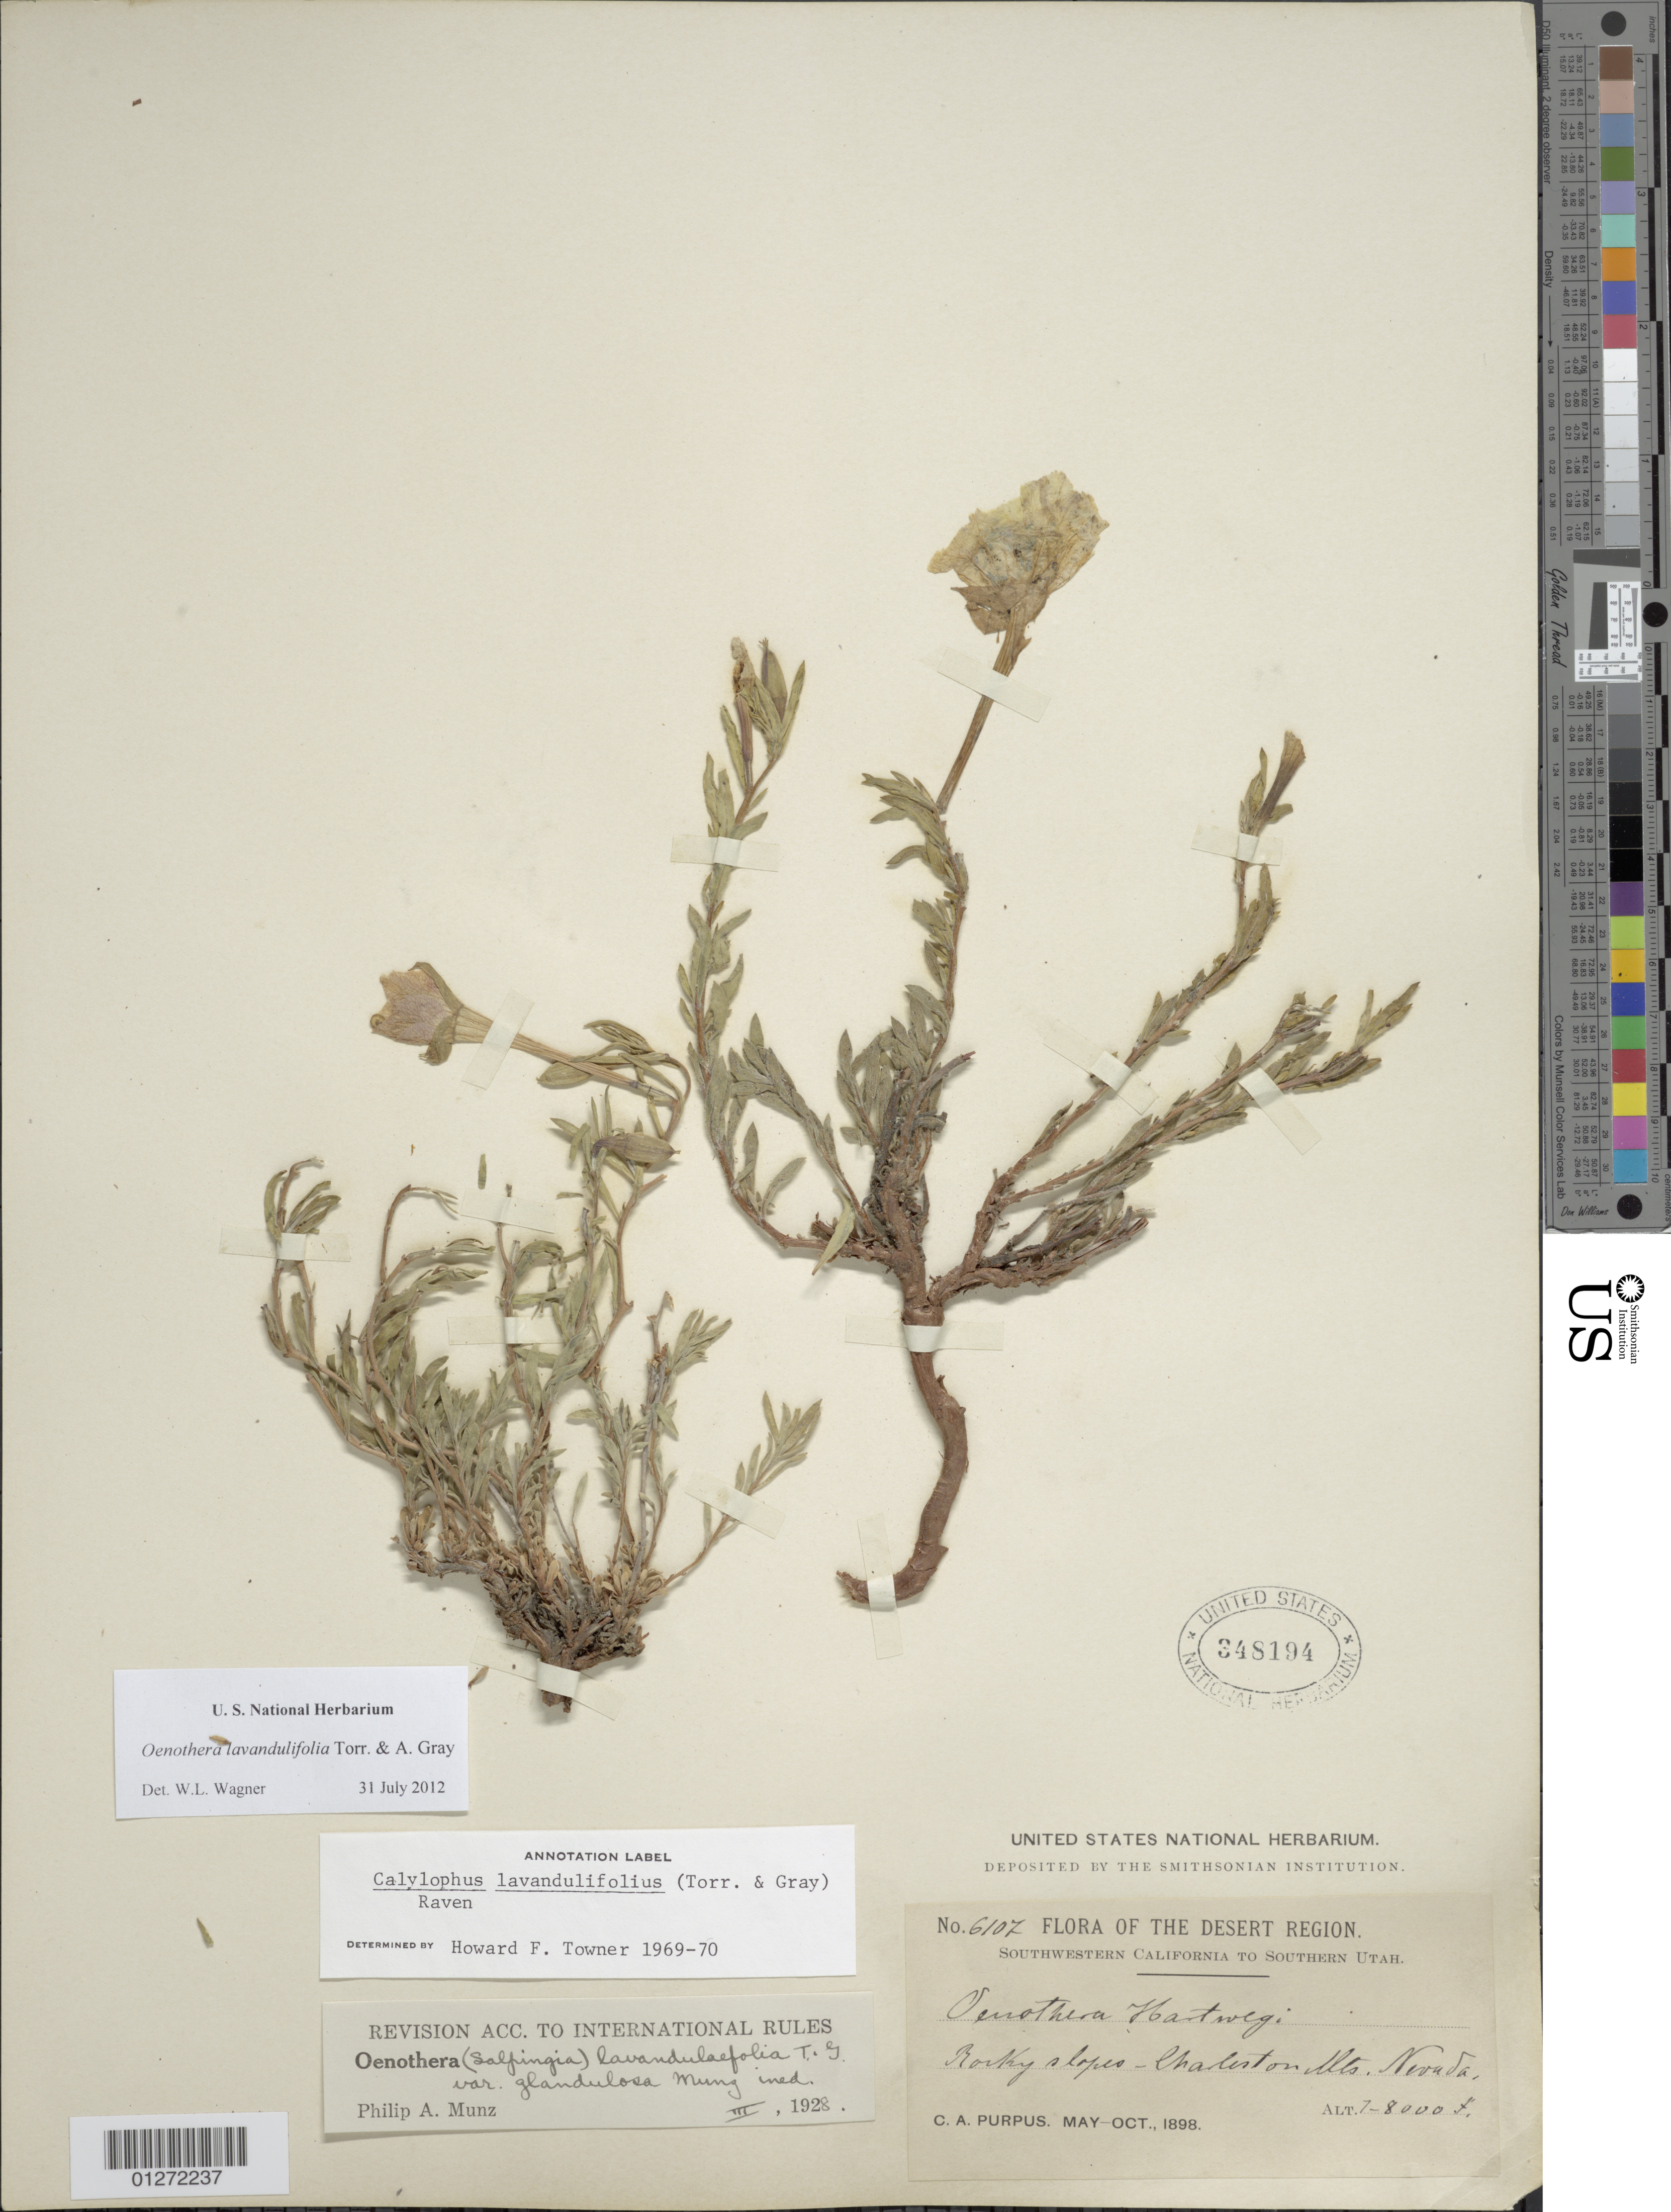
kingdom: Plantae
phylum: Tracheophyta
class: Magnoliopsida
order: Myrtales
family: Onagraceae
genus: Oenothera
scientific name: Oenothera lavandulifolia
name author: Torr. & A. Gray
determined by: Wagner, W. L., (BOT), Smithsonian Institution - National Museum of Natural History (UNITED STATES)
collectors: C. A. Purpus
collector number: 6107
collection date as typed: May 1898 to -- Oct 1898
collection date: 1898-05/1898-10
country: United States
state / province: Nevada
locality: Charleston Mts.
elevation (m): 2134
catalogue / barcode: US 348194